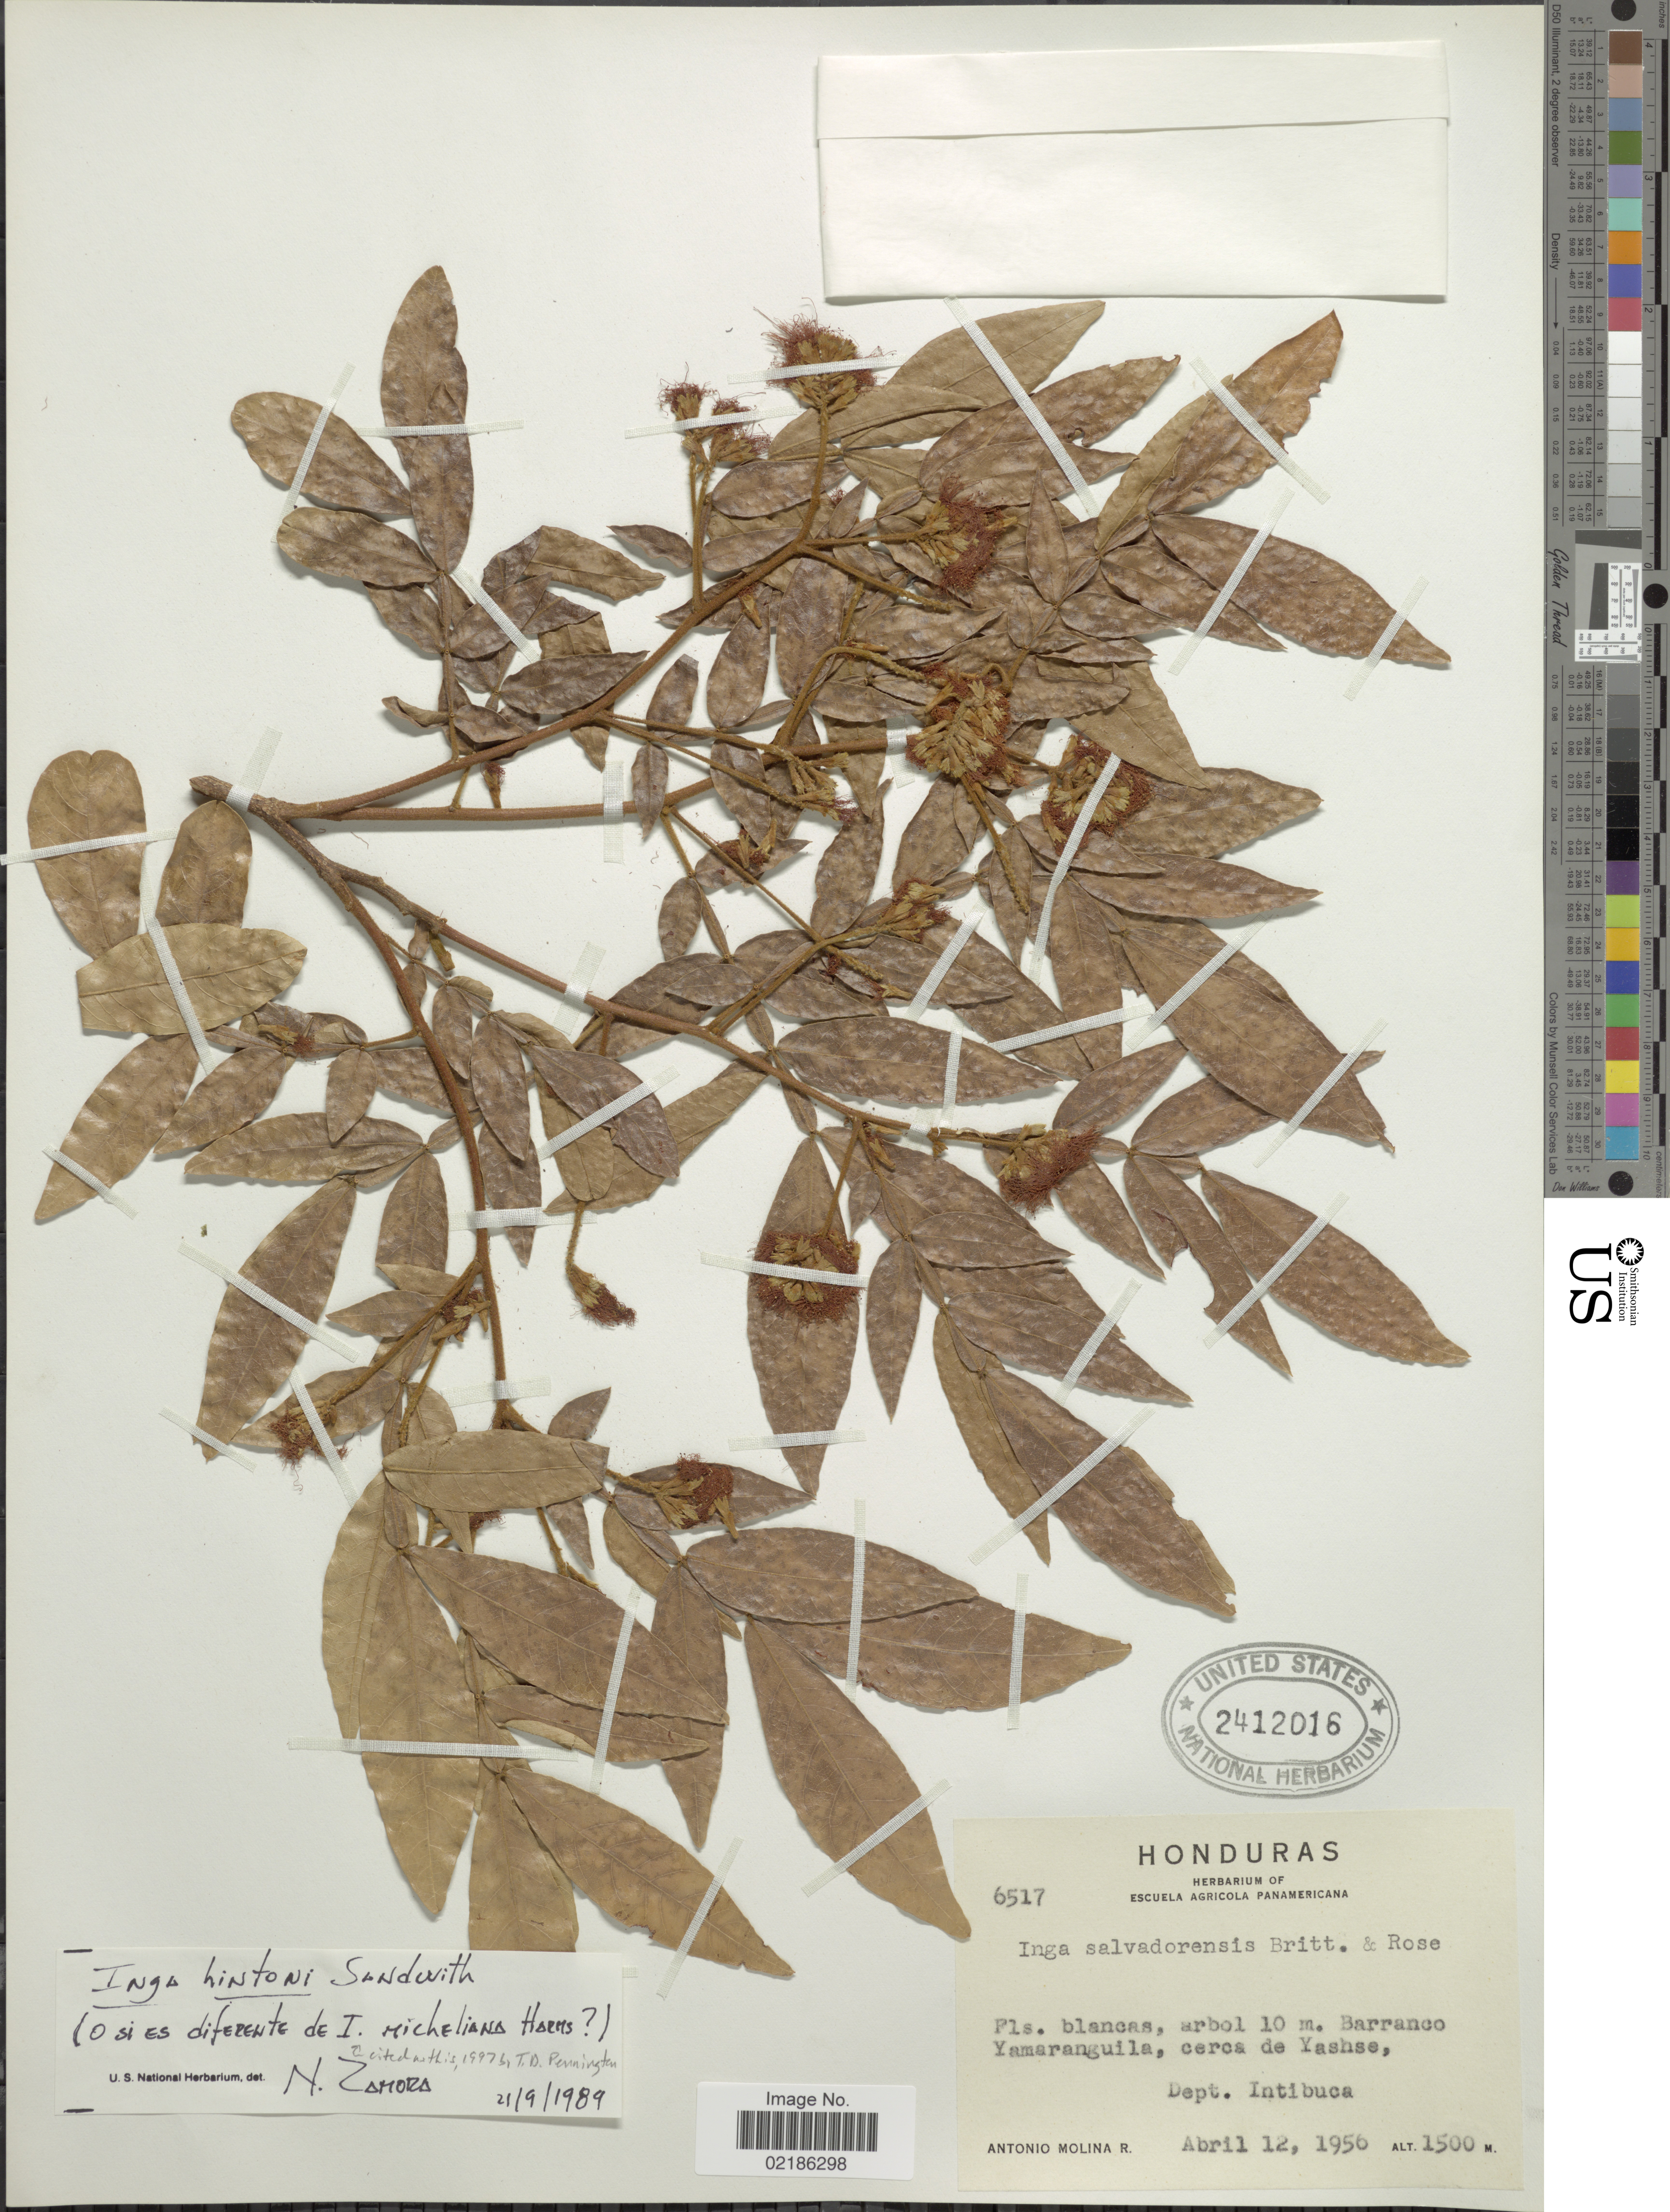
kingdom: Plantae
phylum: Tracheophyta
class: Magnoliopsida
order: Fabales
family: Fabaceae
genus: Inga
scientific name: Inga micheliana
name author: Harms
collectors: A. Molina R.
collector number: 6517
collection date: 1956-04-12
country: Honduras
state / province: Intibuca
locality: Barranco Yamaranguila, cerca de Yashse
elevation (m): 1500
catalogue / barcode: US 2412016